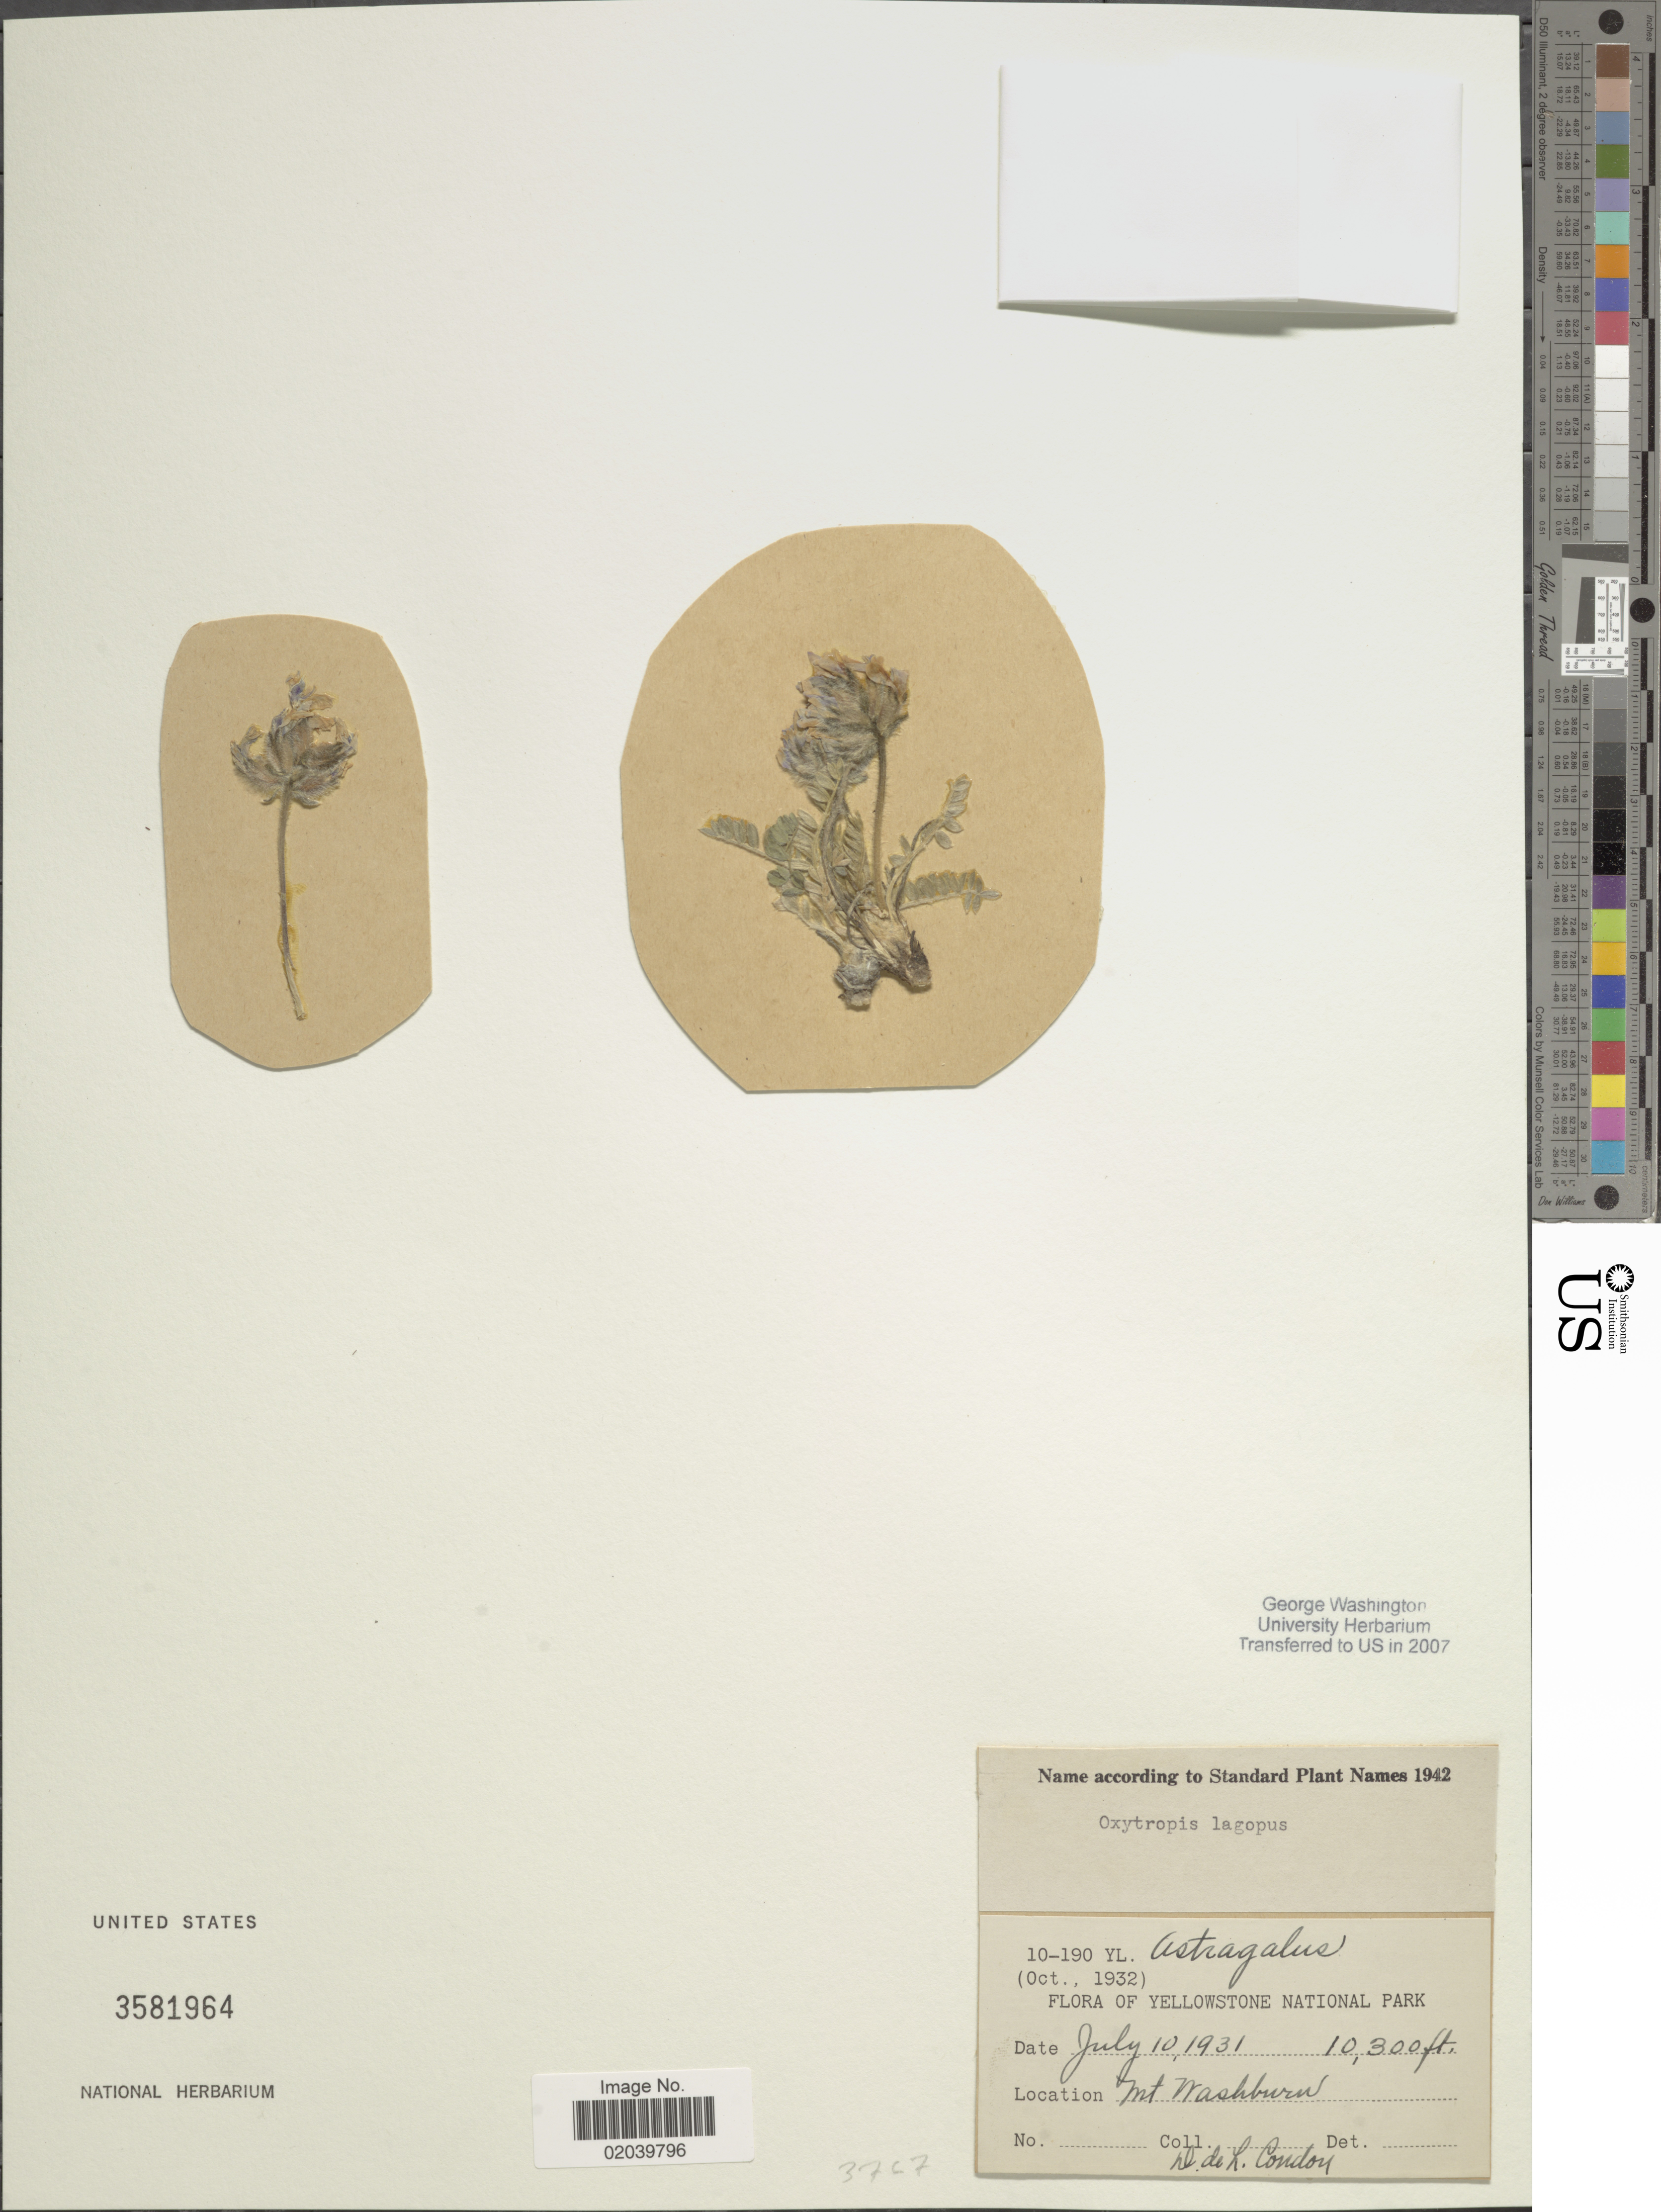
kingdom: Plantae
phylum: Tracheophyta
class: Magnoliopsida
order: Fabales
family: Fabaceae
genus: Oxytropis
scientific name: Oxytropis lagopus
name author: Nutt.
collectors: D. Condon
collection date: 1931-07-10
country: United States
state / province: Wyoming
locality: Yellowstone National Park. Mt. Washburn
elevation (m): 3139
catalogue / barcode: US 3581964